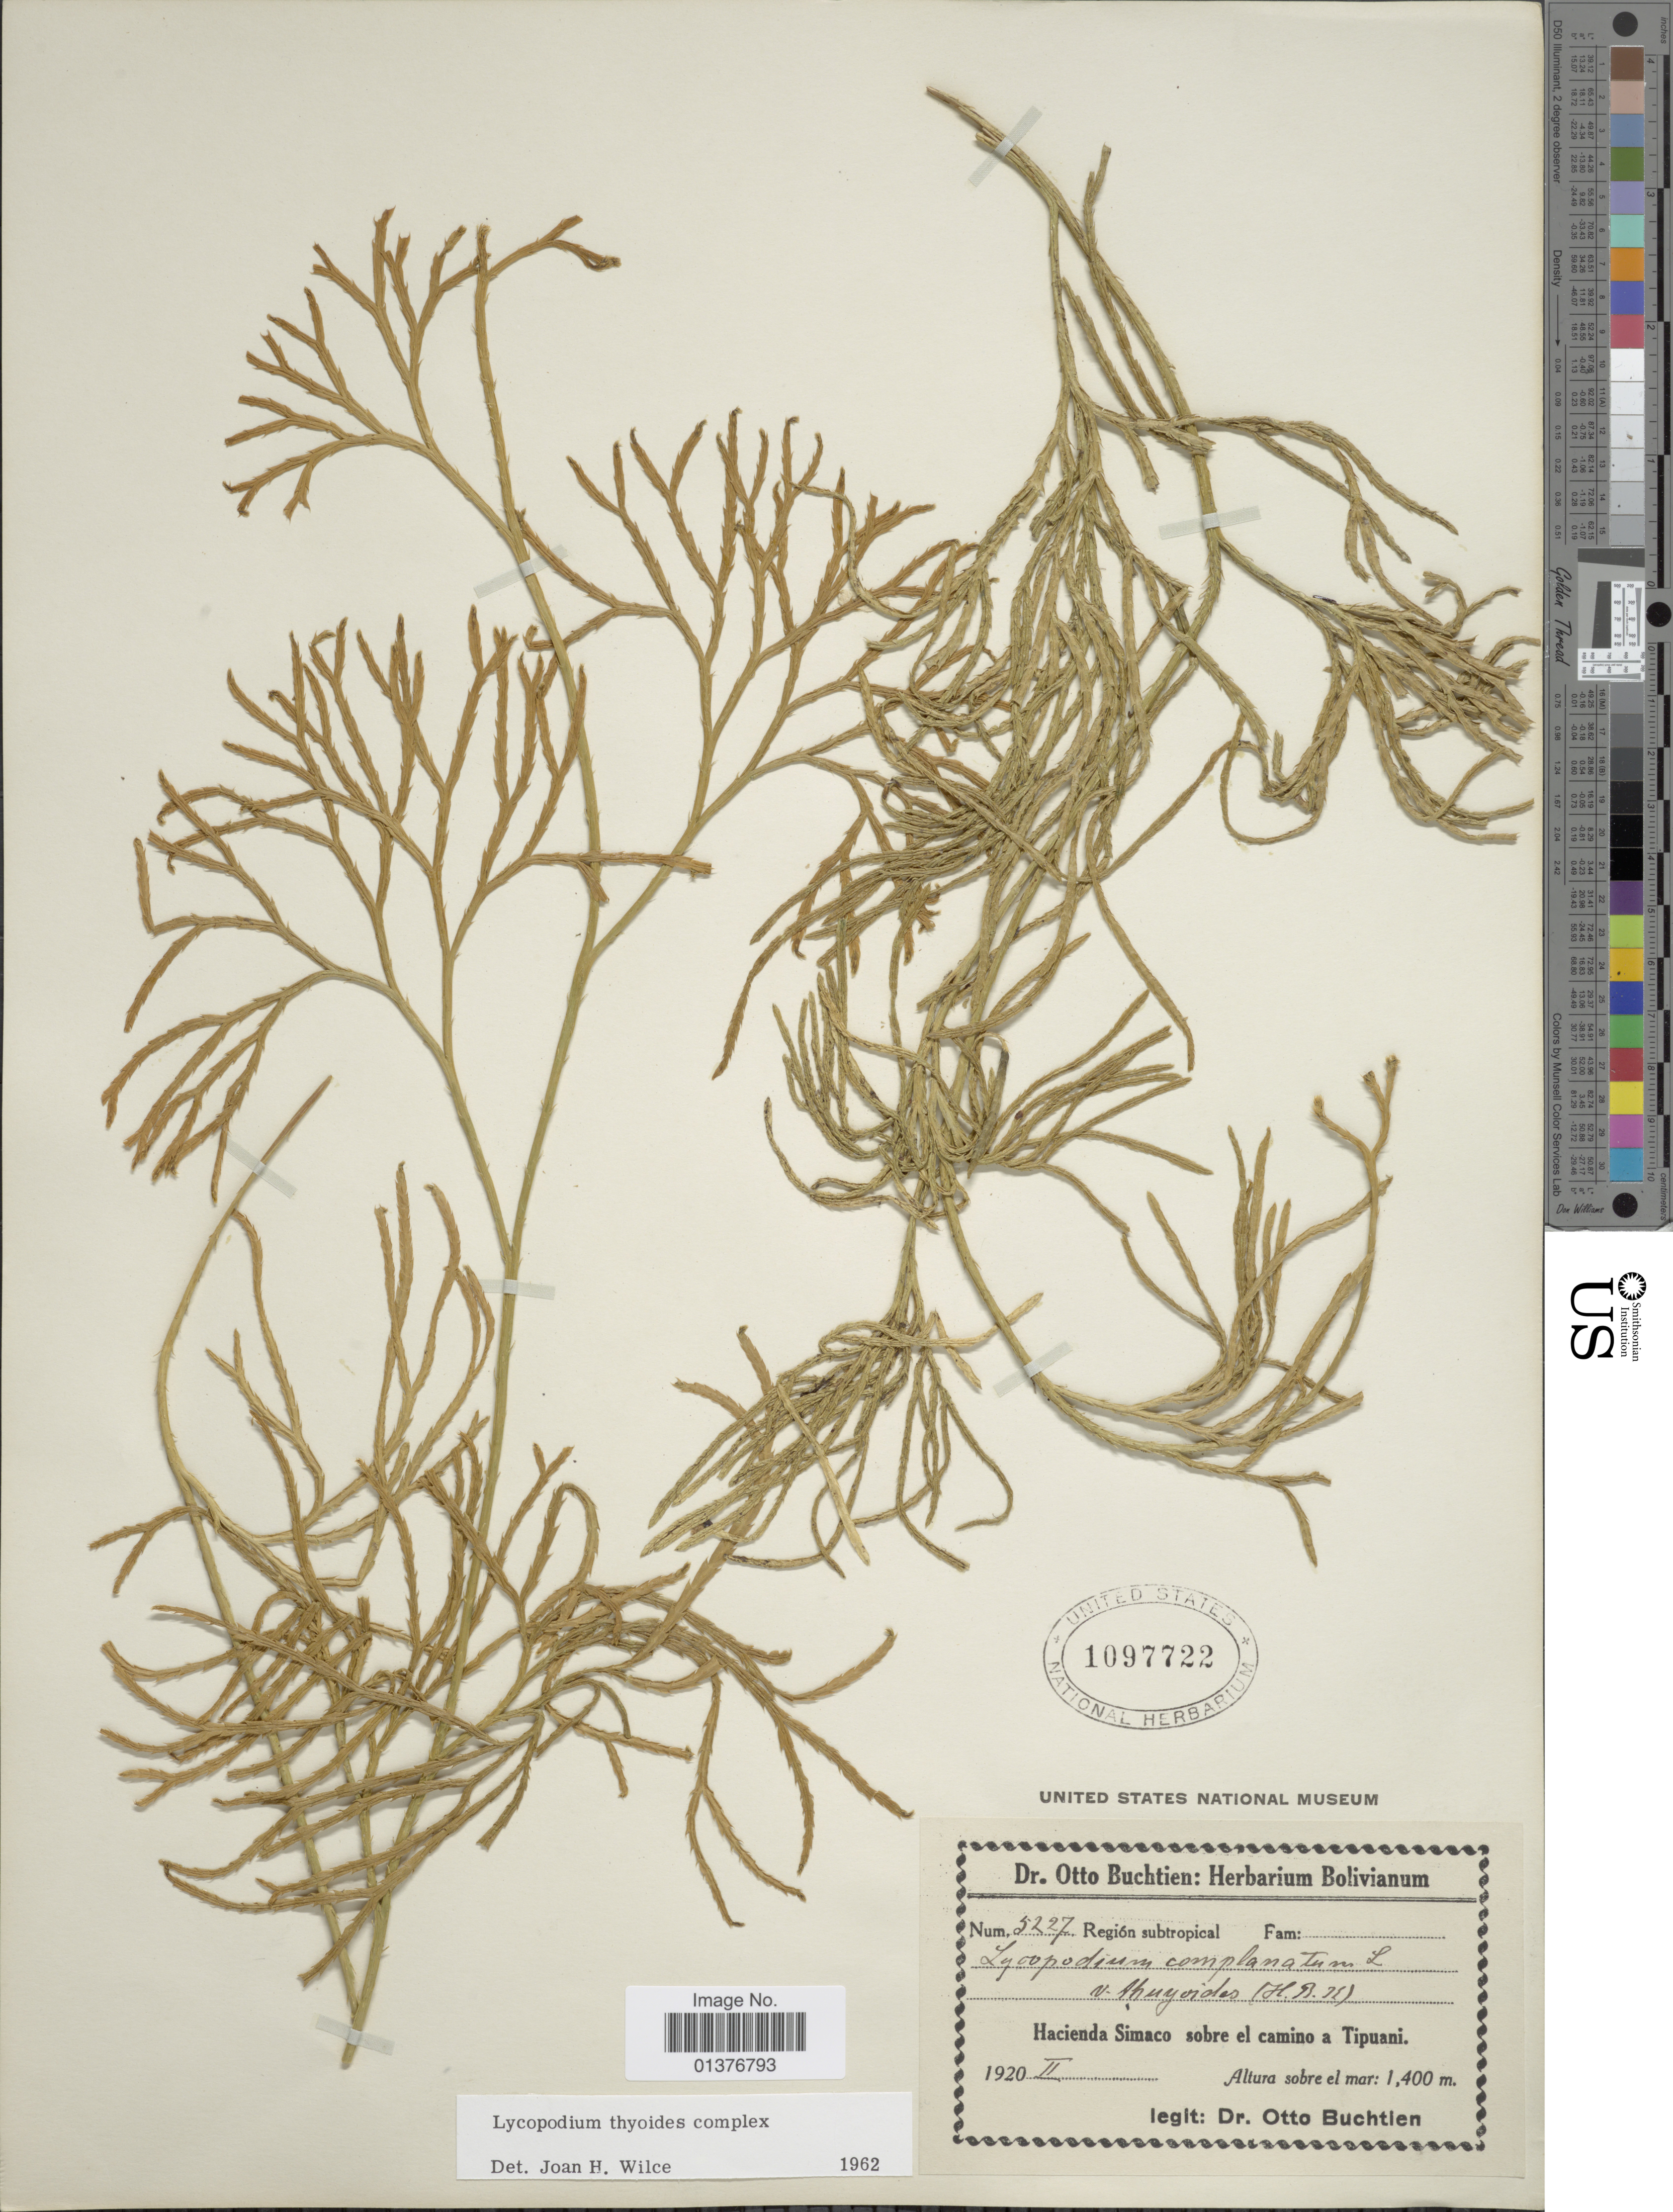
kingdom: Plantae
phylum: Tracheophyta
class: Lycopodiopsida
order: Lycopodiales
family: Lycopodiaceae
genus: Diphasiastrum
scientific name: Diphasiastrum thyoides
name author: (Humb. & Bonpl. ex Willd.) Holub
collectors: O. Buchtien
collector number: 5227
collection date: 1920-02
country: Bolivia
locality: Haciendo Simaco sobre el camino a Tipuani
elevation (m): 1400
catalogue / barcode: US 1097722